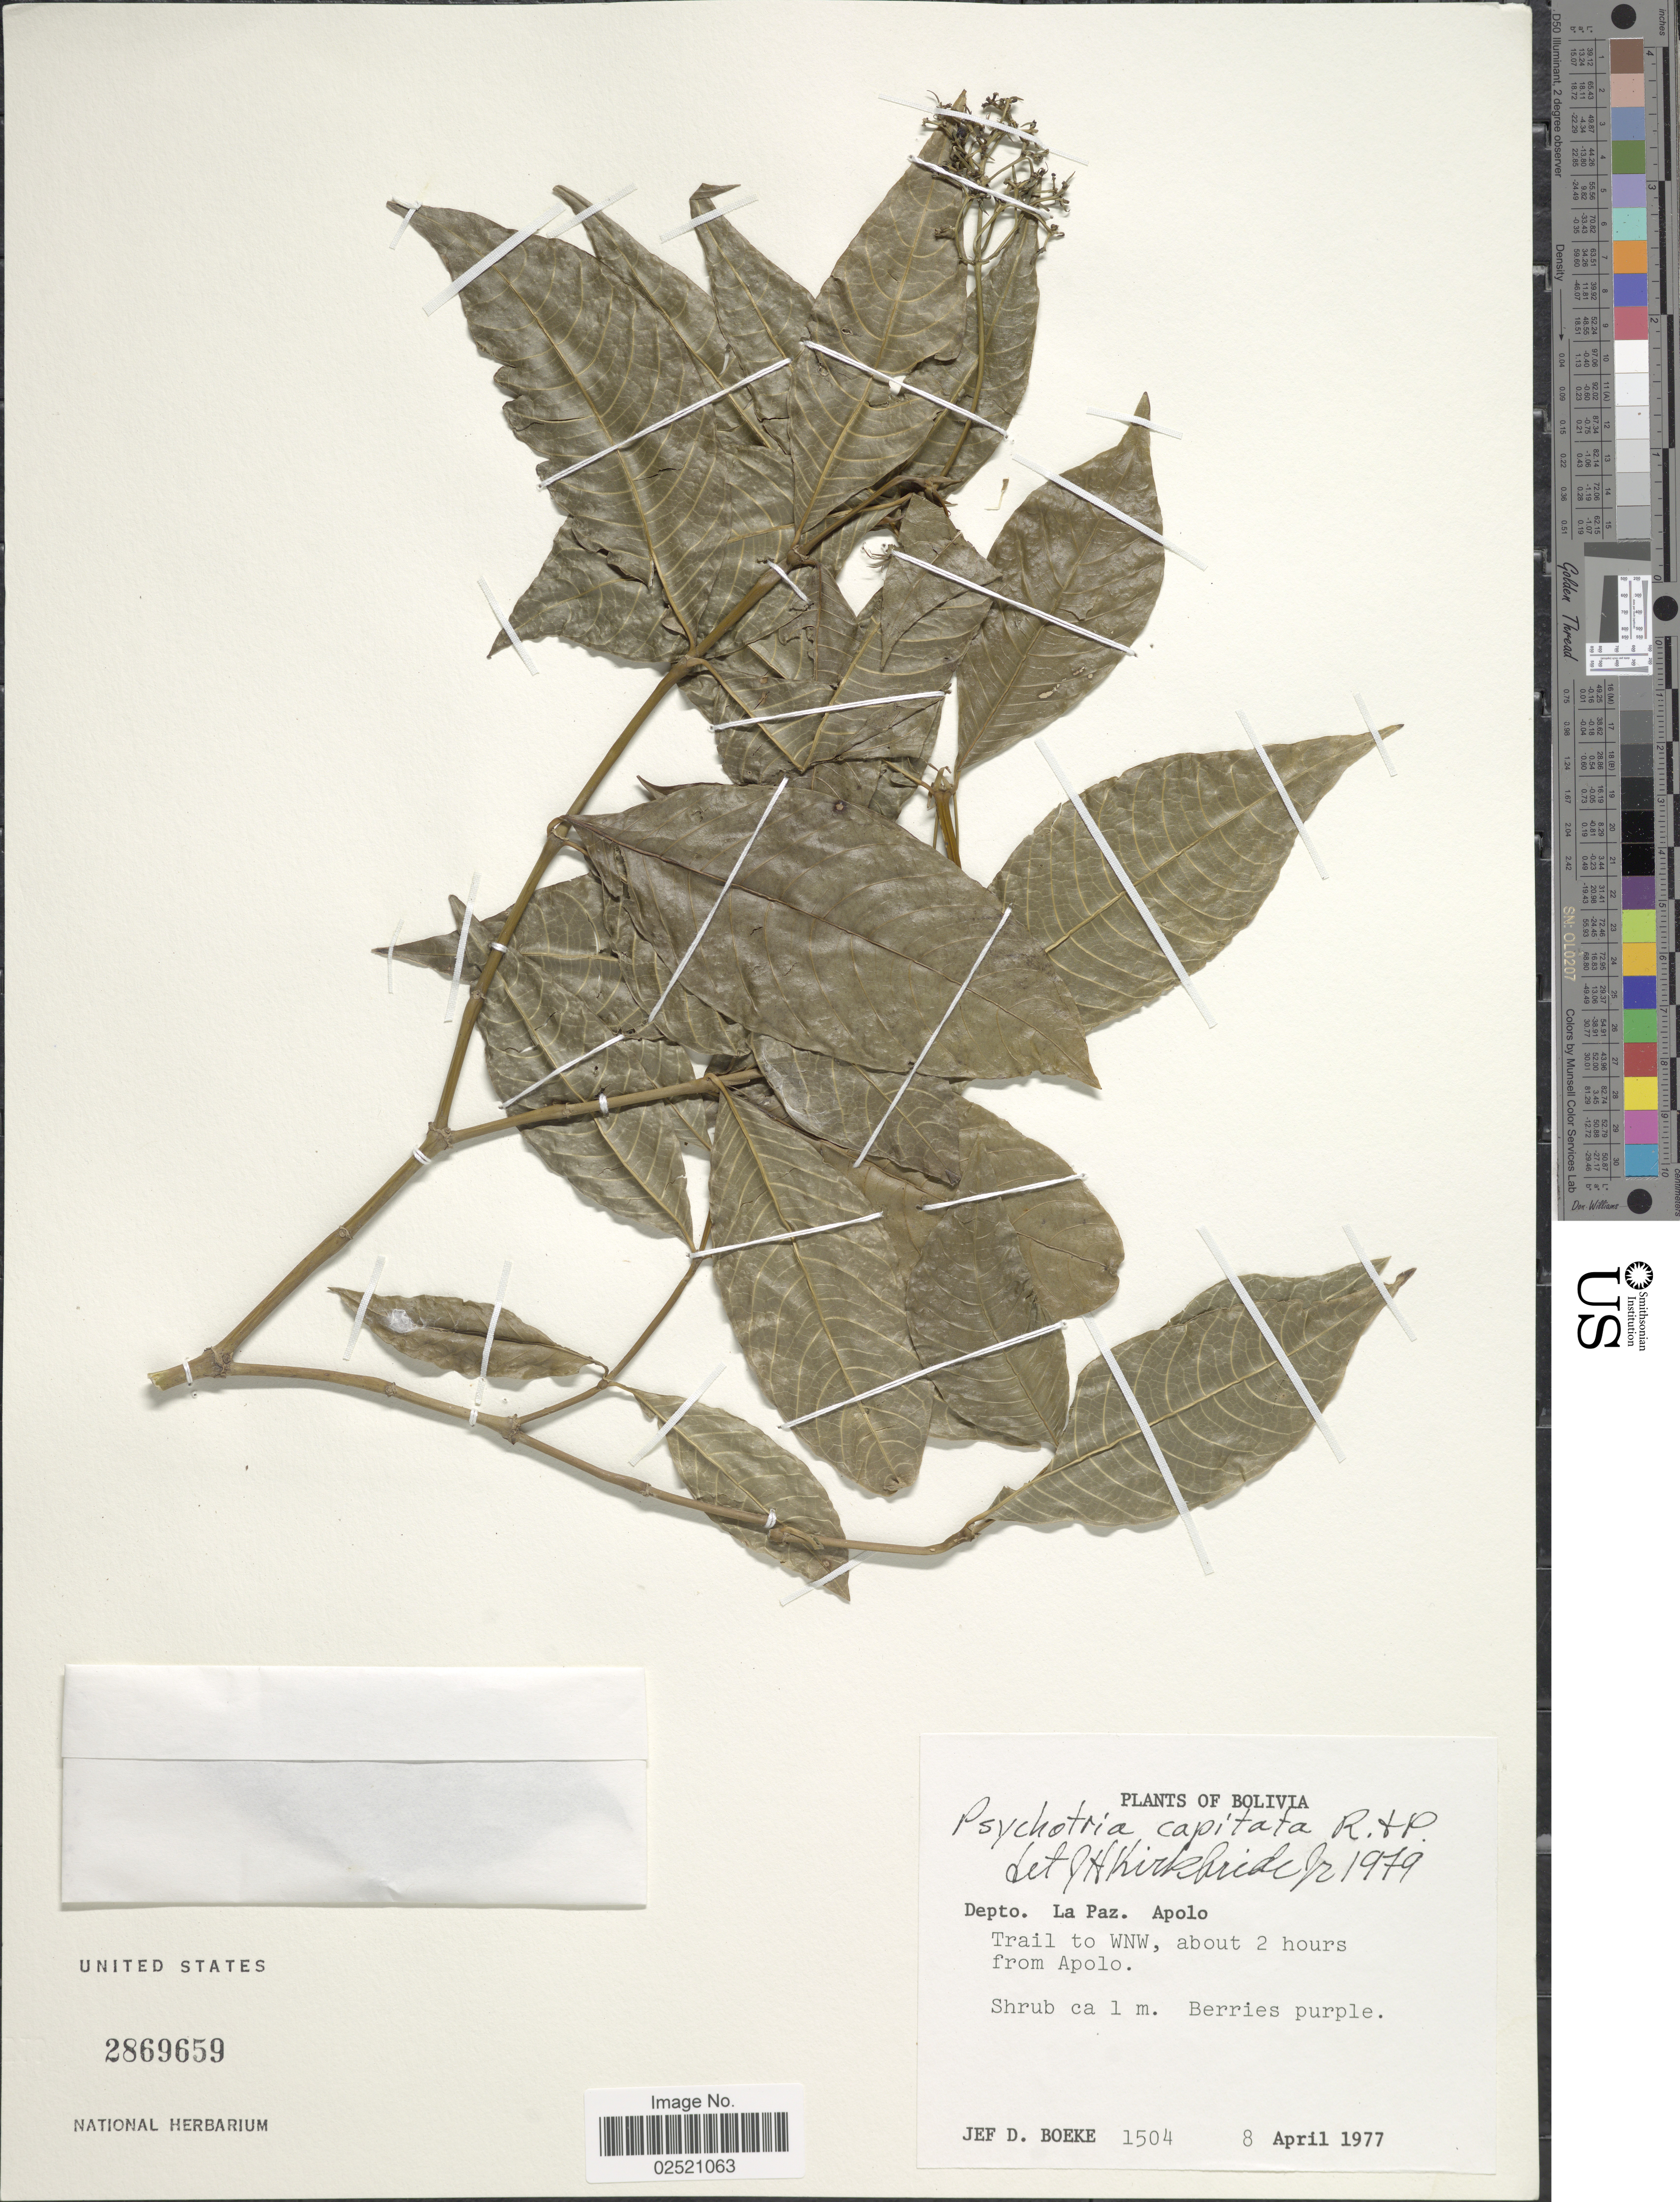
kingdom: Plantae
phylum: Tracheophyta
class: Magnoliopsida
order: Gentianales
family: Rubiaceae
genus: Psychotria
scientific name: Psychotria capitata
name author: Ruiz & Pav.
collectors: J. Boeke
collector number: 1504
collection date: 1977-04-08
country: Bolivia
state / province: La Paz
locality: Apolo, trail to WNW, about 2 hours from Apolo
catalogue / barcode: US 2869659